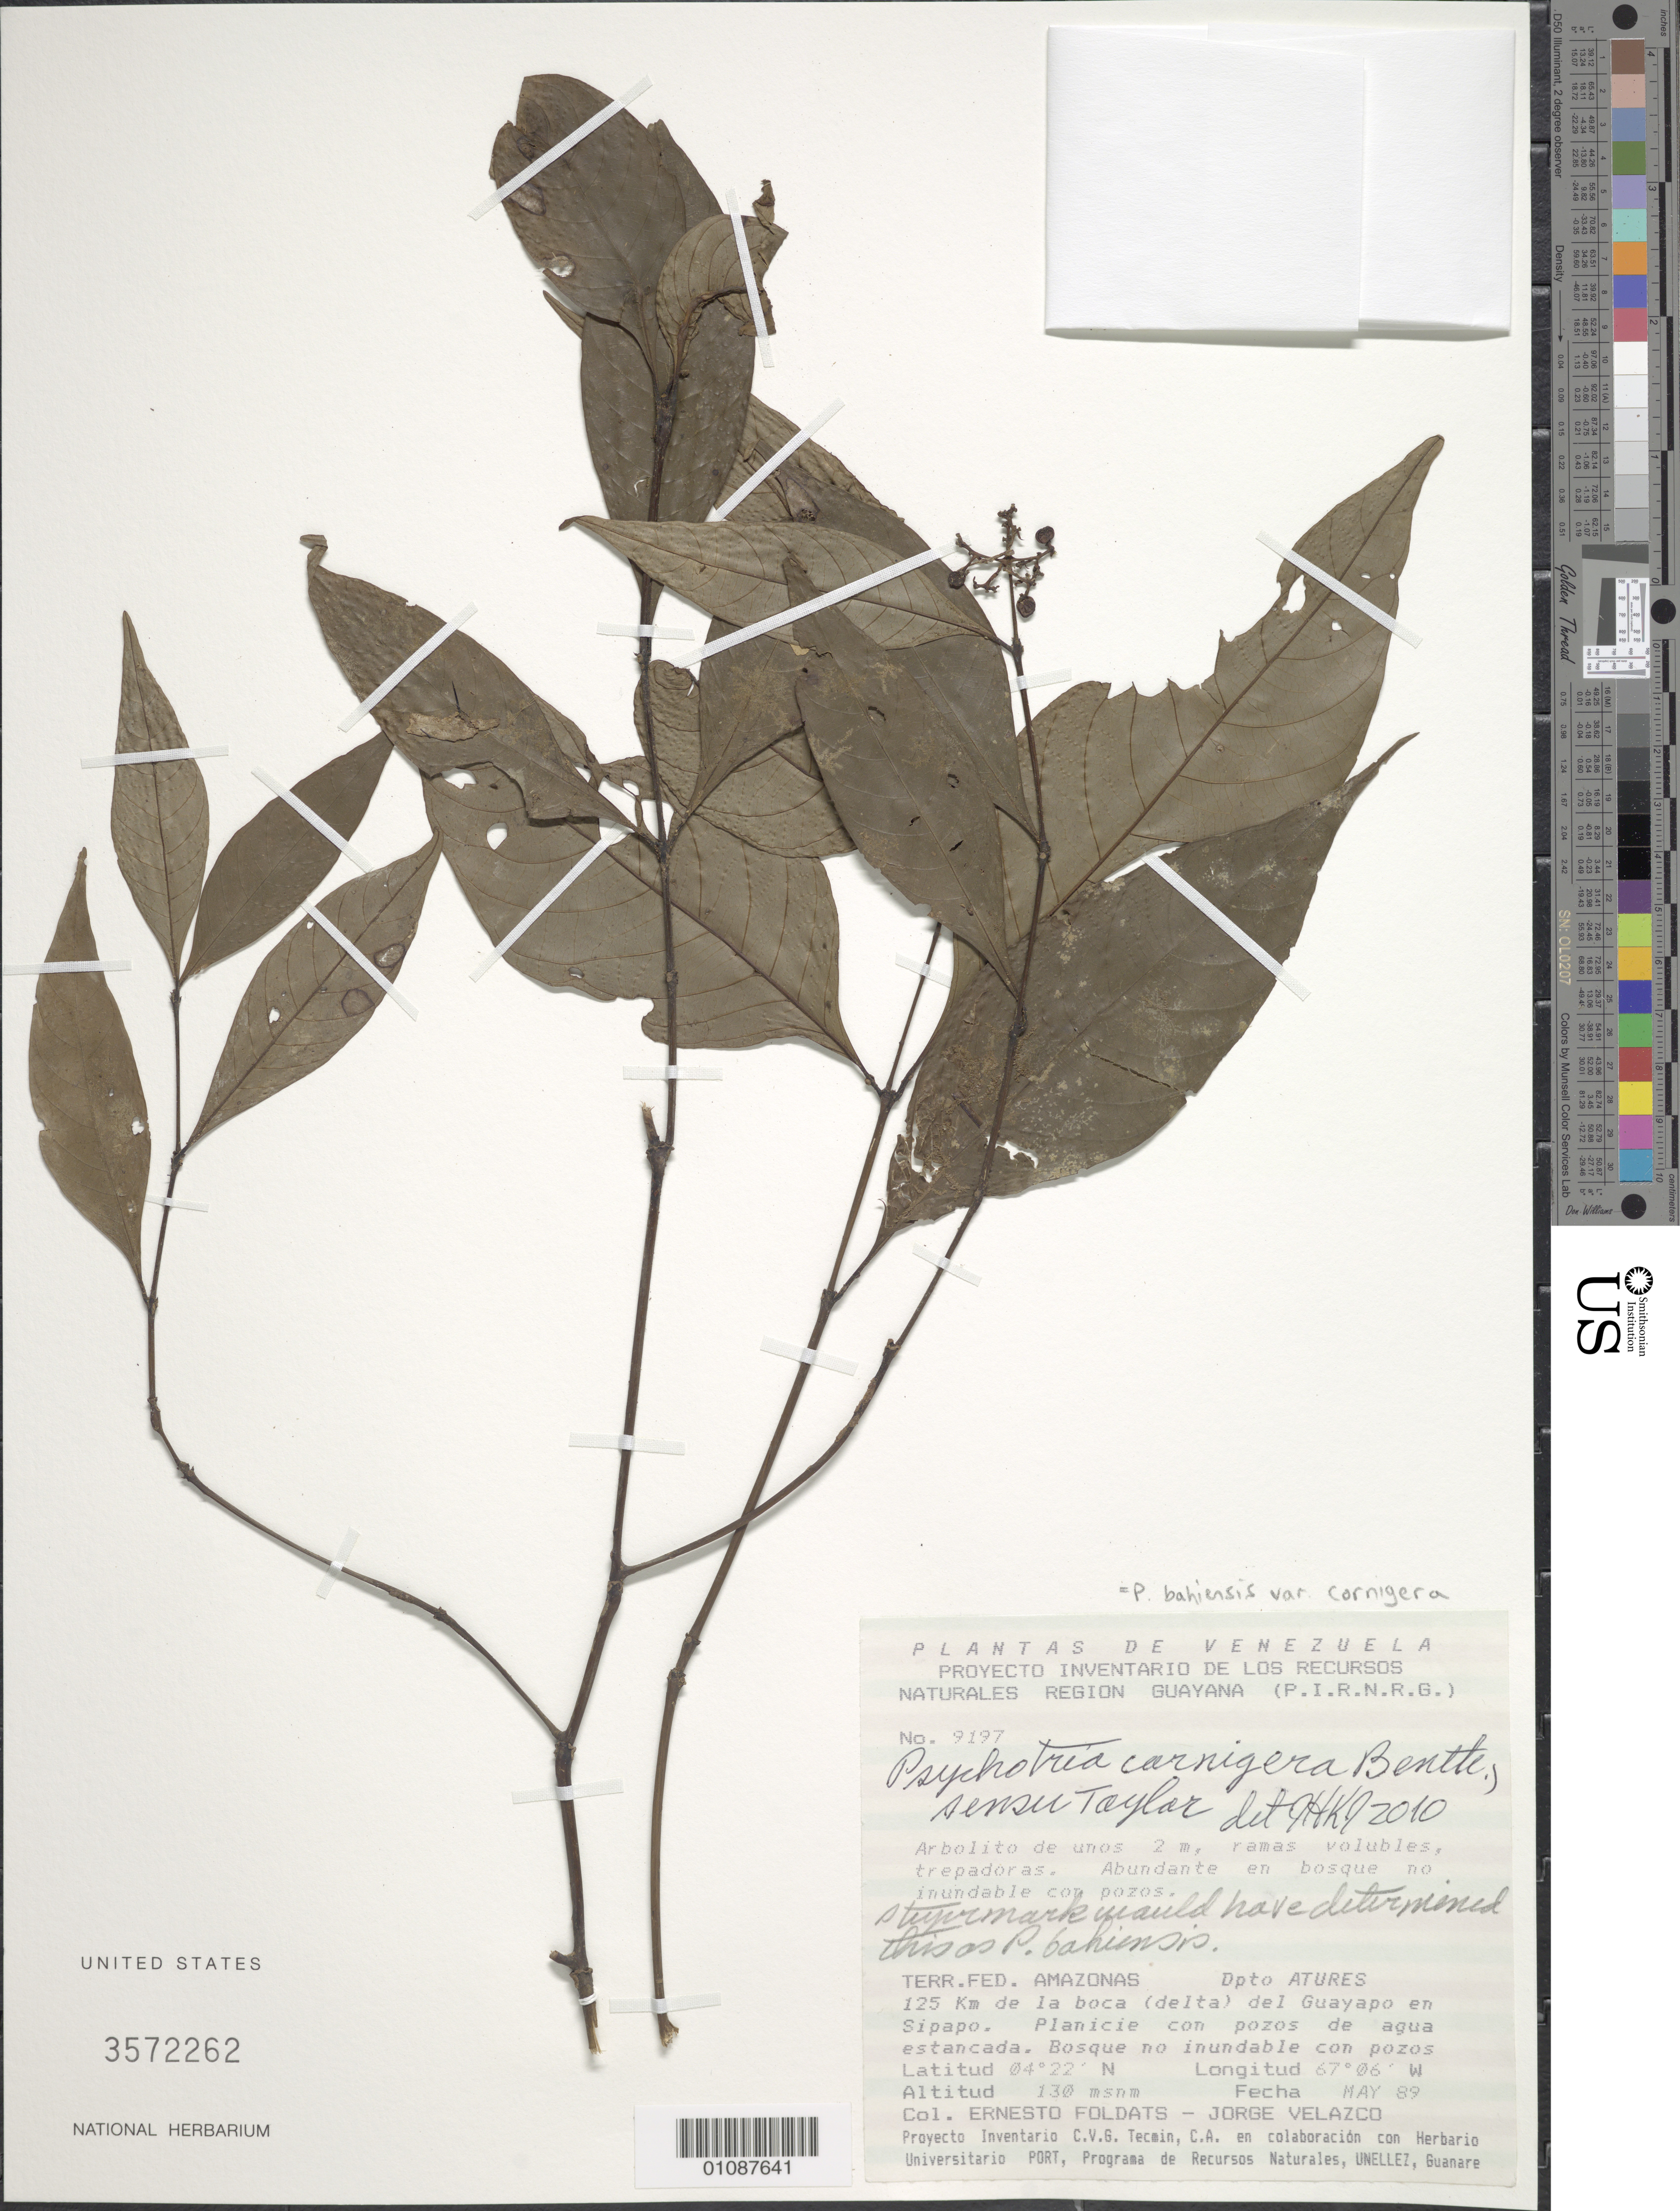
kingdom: Plantae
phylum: Tracheophyta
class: Magnoliopsida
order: Gentianales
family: Rubiaceae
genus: Psychotria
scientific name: Psychotria carnigera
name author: Benth.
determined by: Kirkbride, J. H.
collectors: E. Foldats & J. Velazco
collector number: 9197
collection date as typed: May-89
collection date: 1989-05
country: Venezuela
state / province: Amazonas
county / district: Atures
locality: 125 km de la boca (delta) del Guayapo en Sipapo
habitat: Planicie con pozos de agua estancada. Bosque no inundable con pozos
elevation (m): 130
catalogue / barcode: US 3572262